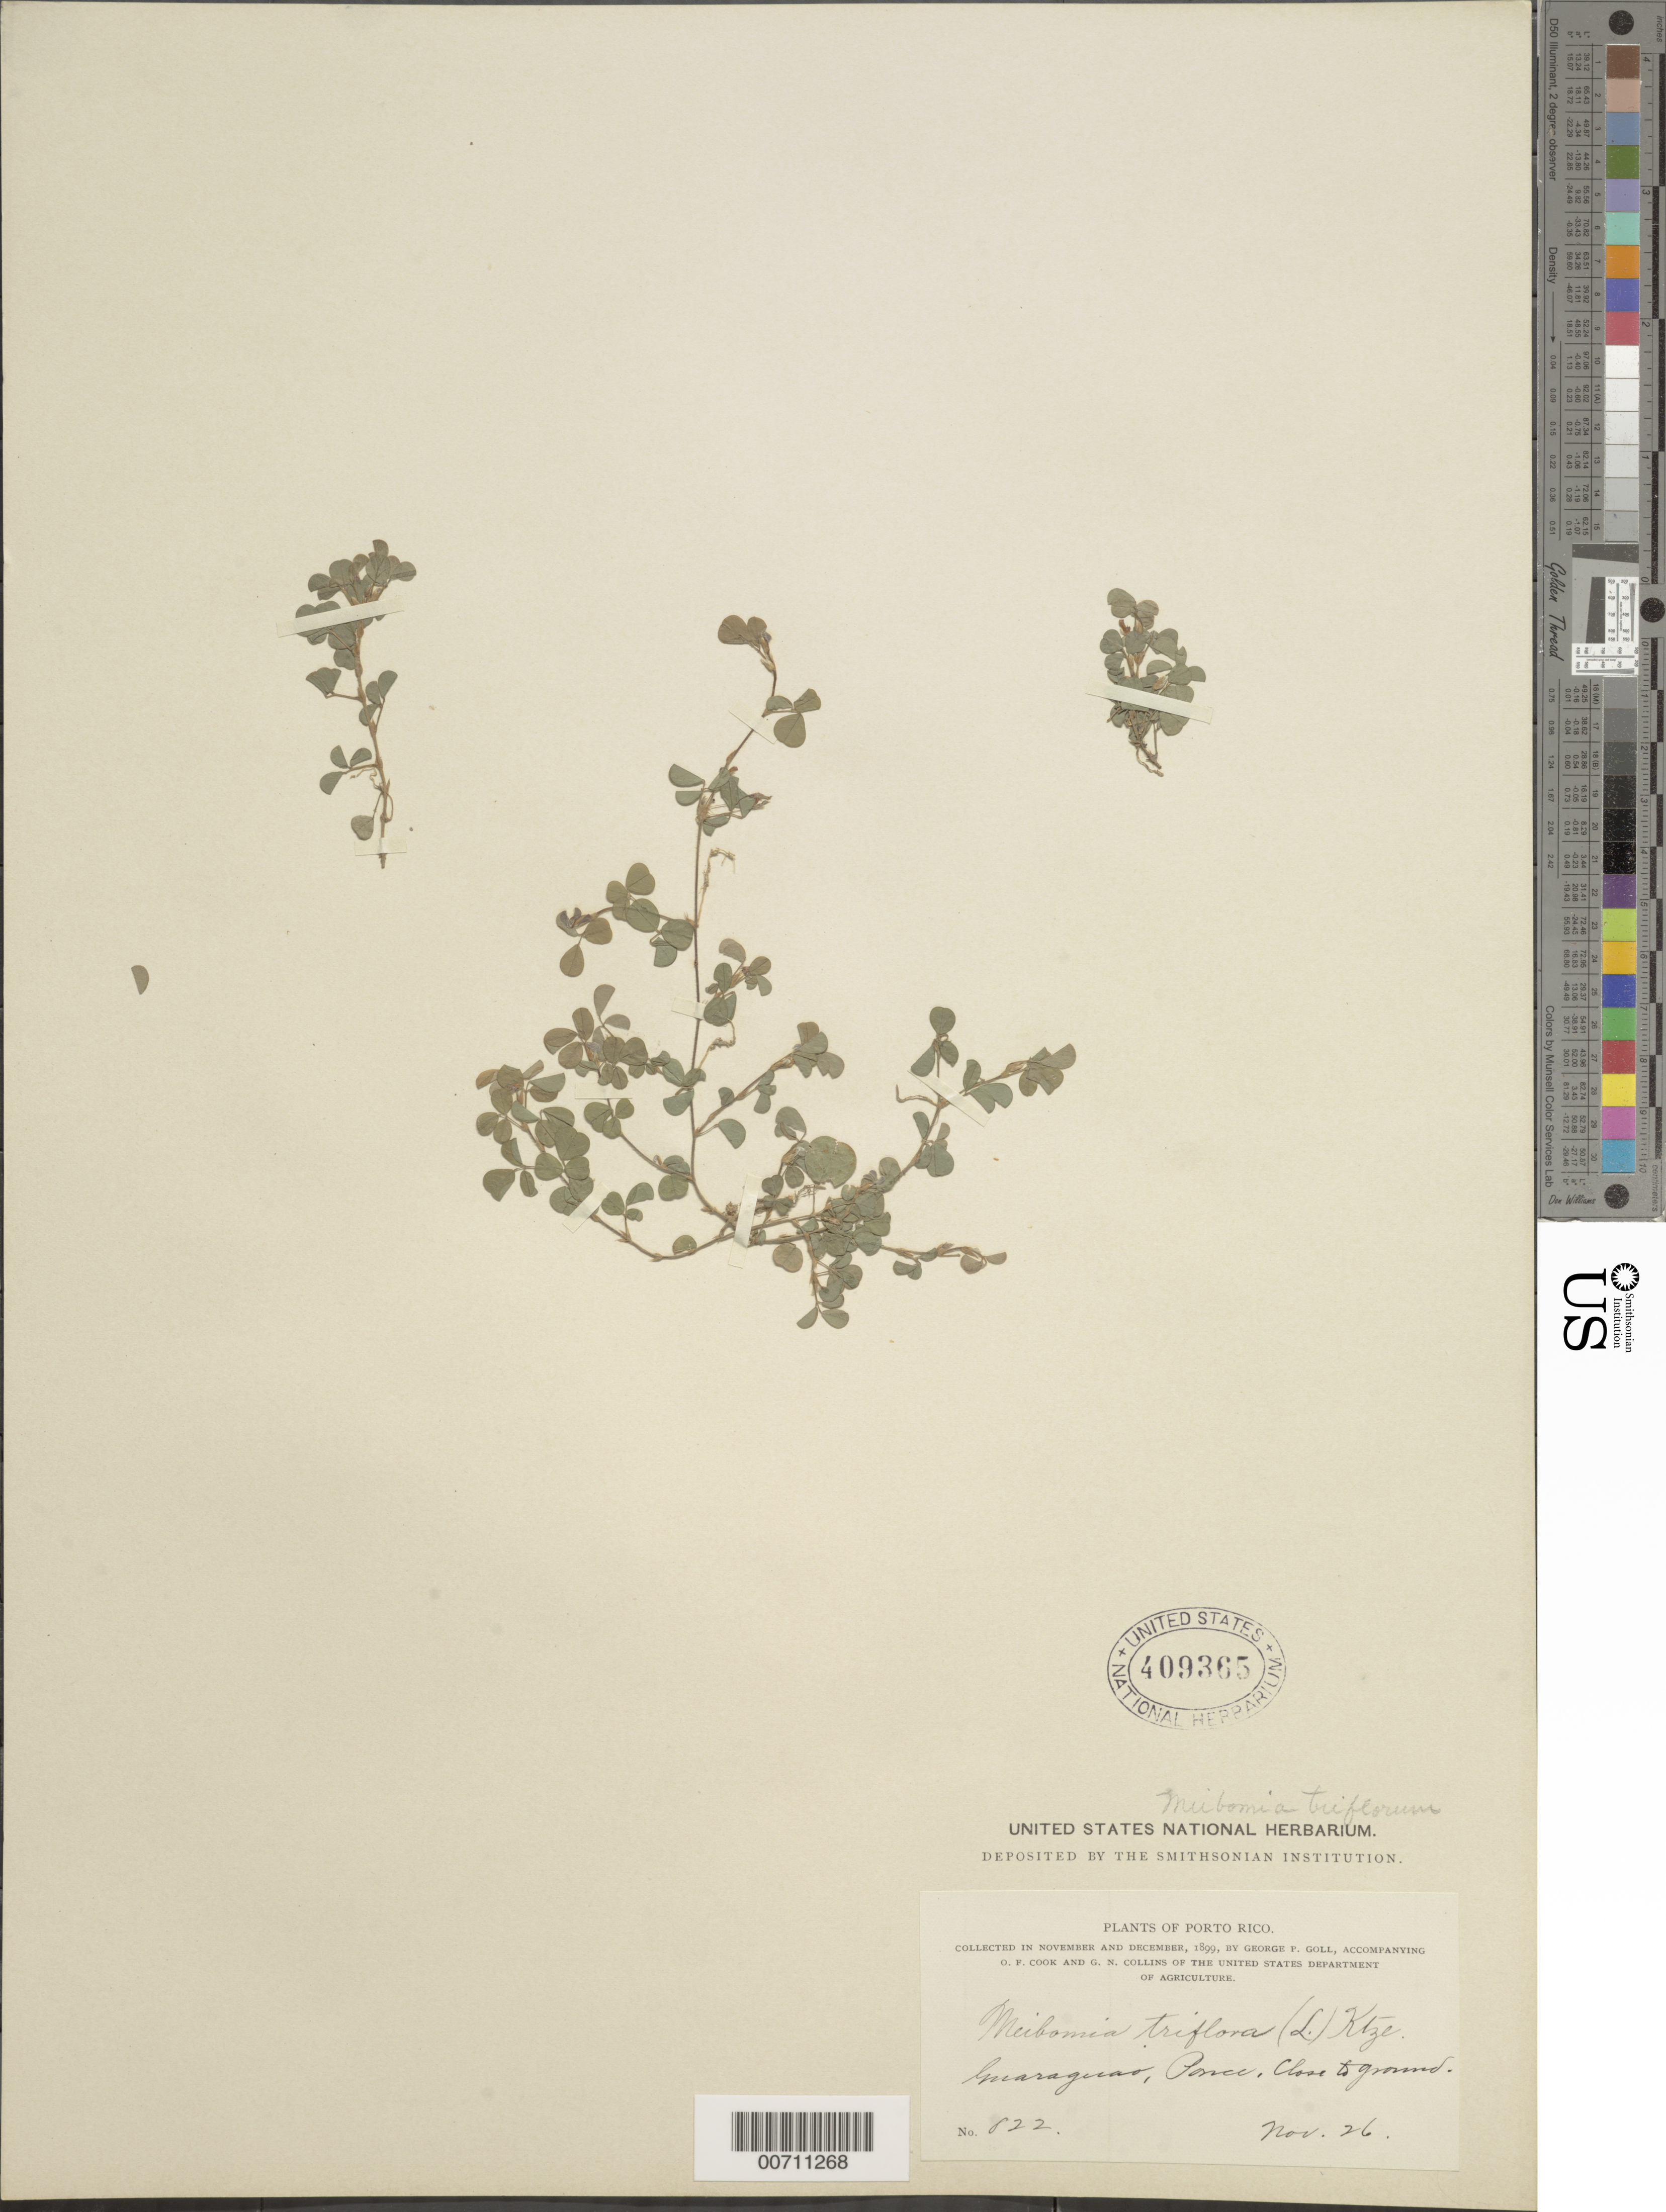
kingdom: Plantae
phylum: Tracheophyta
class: Magnoliopsida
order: Fabales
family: Fabaceae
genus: Grona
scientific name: Grona triflora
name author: (L.) H. Ohashi & K. Ohashi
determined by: Strong, Mark T., (BOT), Smithsonian Institution - National Museum of Natural History (UNITED STATES)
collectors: G. Goll, O. F. Cook & G. Collins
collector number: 822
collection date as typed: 26 Nov 1899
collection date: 1899-11-26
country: Puerto Rico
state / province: Ponce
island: Greater Antilles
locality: Guaraguao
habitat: Close to ground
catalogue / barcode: US 409365